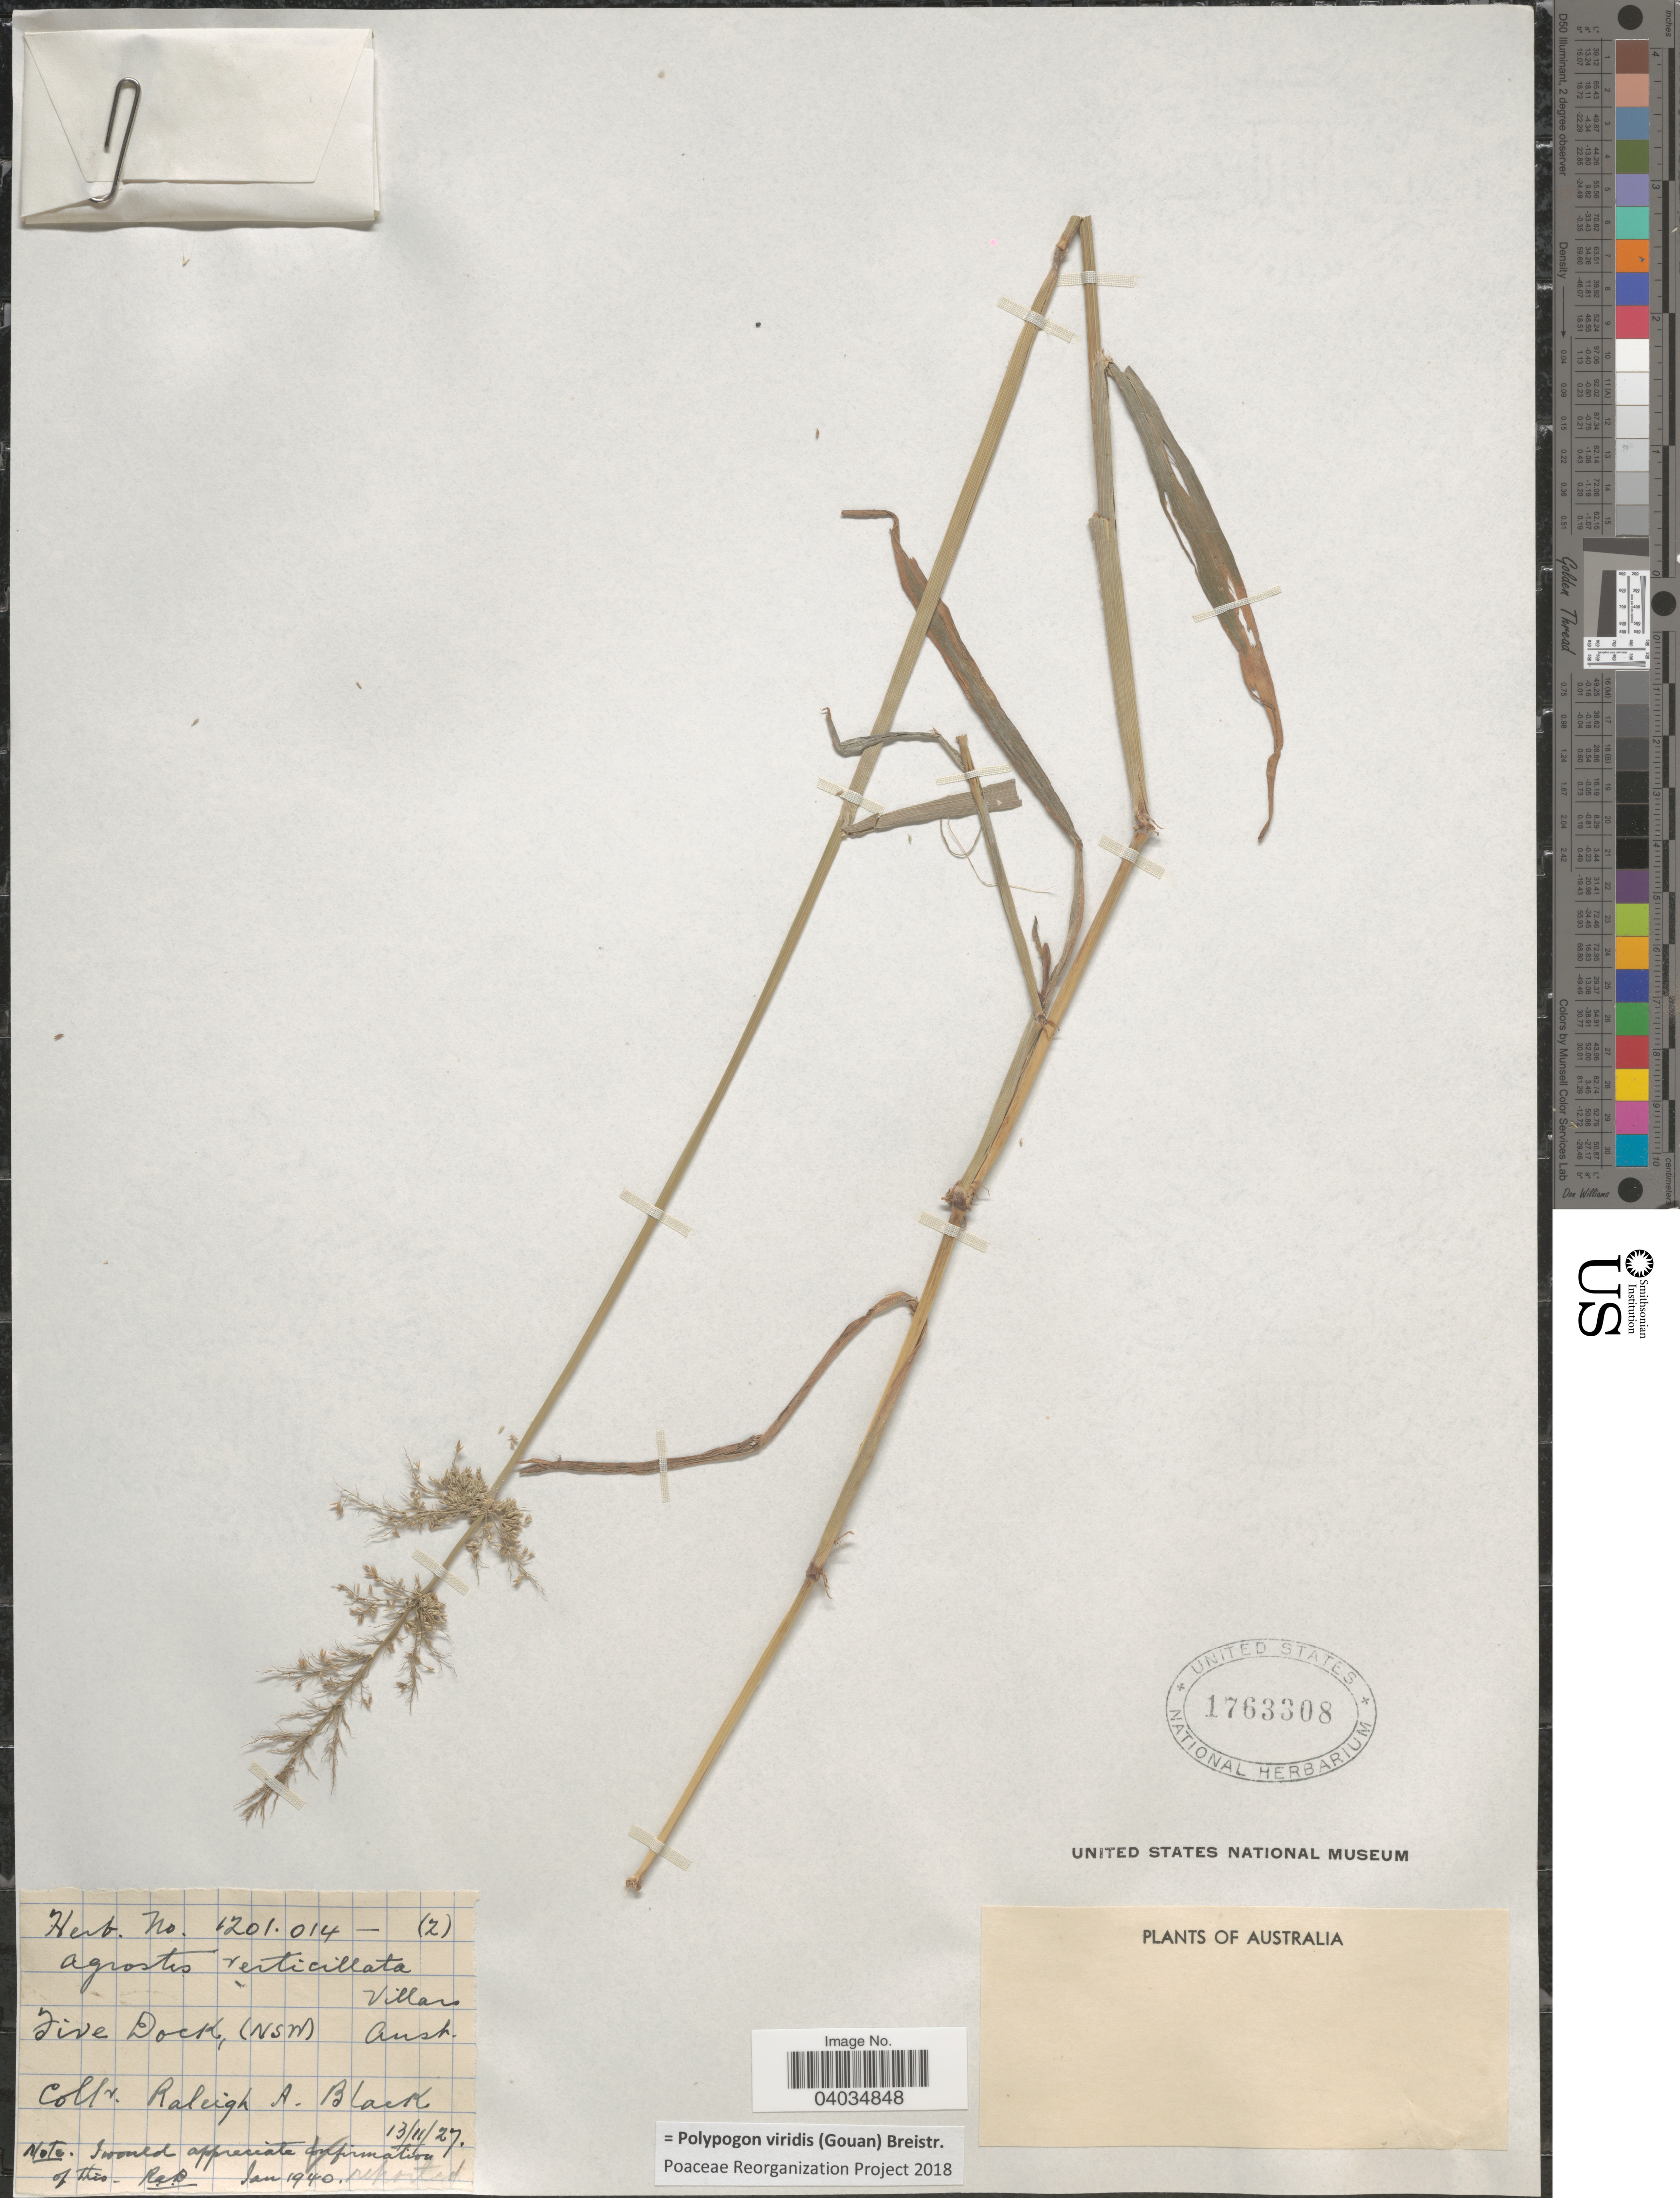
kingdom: Plantae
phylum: Tracheophyta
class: Liliopsida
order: Poales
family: Poaceae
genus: Polypogon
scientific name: Polypogon viridis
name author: (Gouan) Breistroffer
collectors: R. A. Black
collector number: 1201014 - (2)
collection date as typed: Transcribed d/m/y: 13/11/27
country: Australia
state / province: New South Wales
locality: Five Dock.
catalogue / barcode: US 1763308